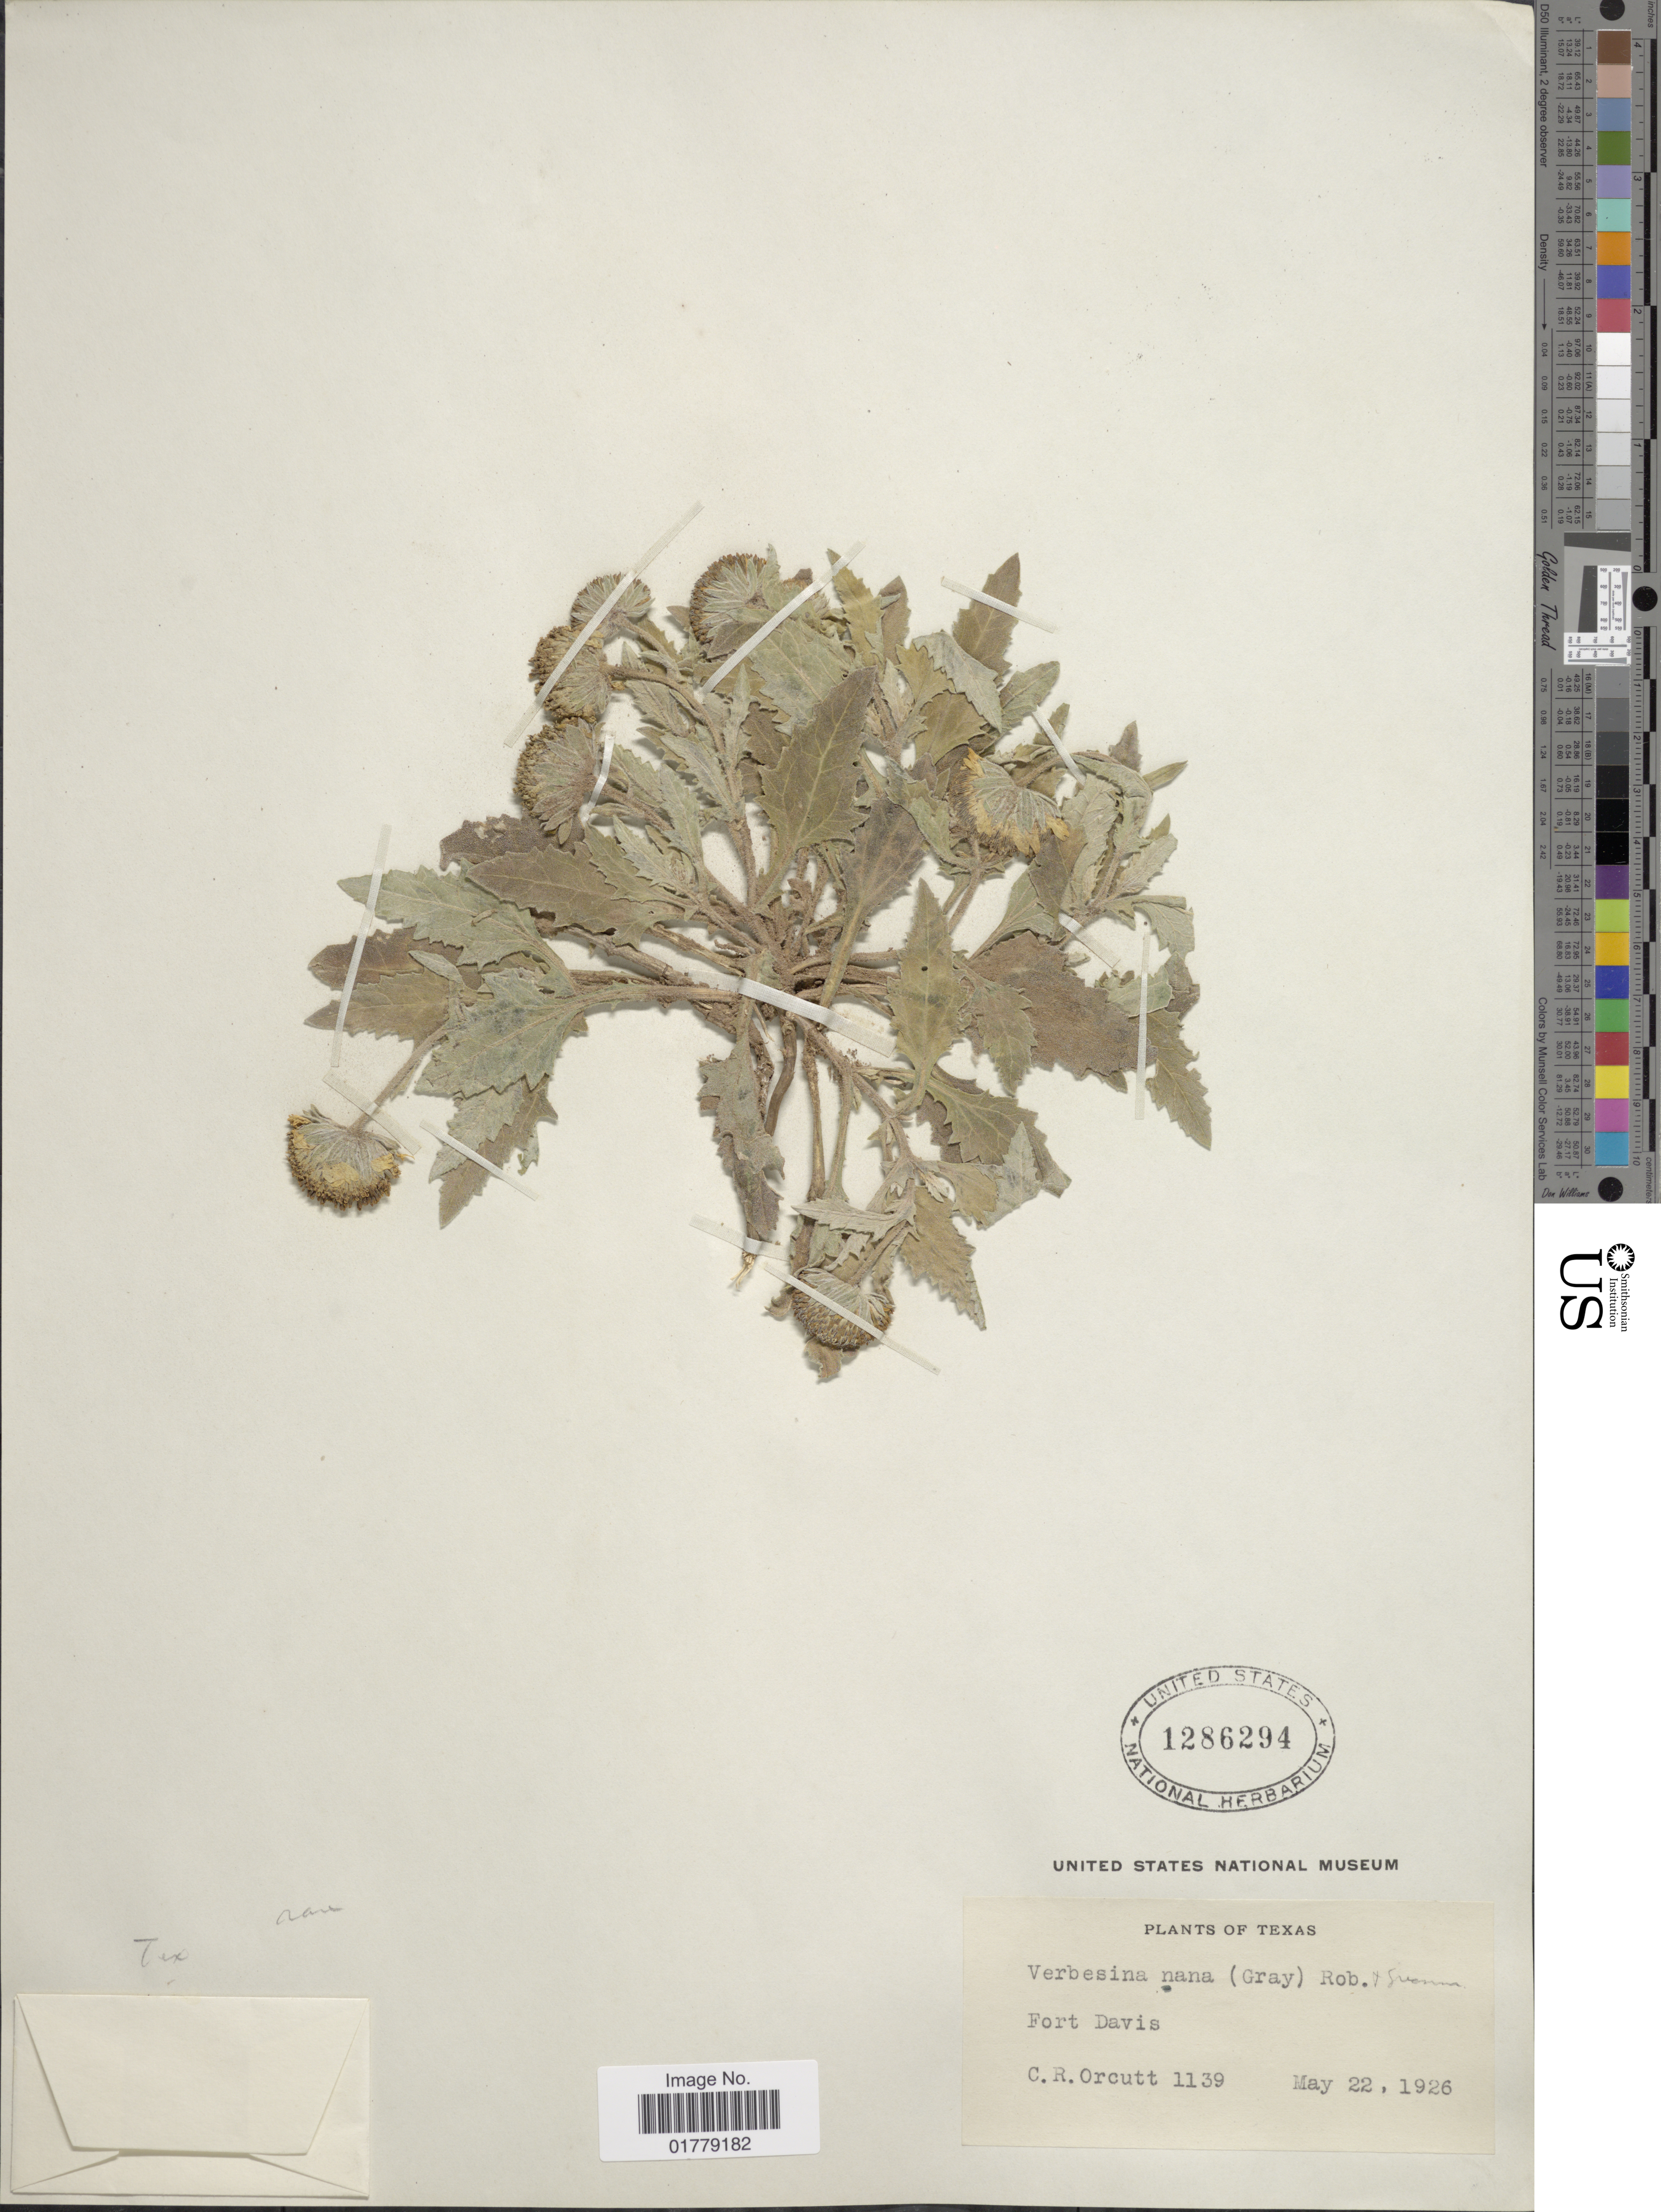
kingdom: Plantae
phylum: Tracheophyta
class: Magnoliopsida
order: Asterales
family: Asteraceae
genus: Verbesina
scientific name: Verbesina nana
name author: (A. Gray) B.L. Rob. & Greenm.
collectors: C. R. Orcutt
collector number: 1139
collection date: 1926-05-22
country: United States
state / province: Texas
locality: Fort Davis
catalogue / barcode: US 1286294